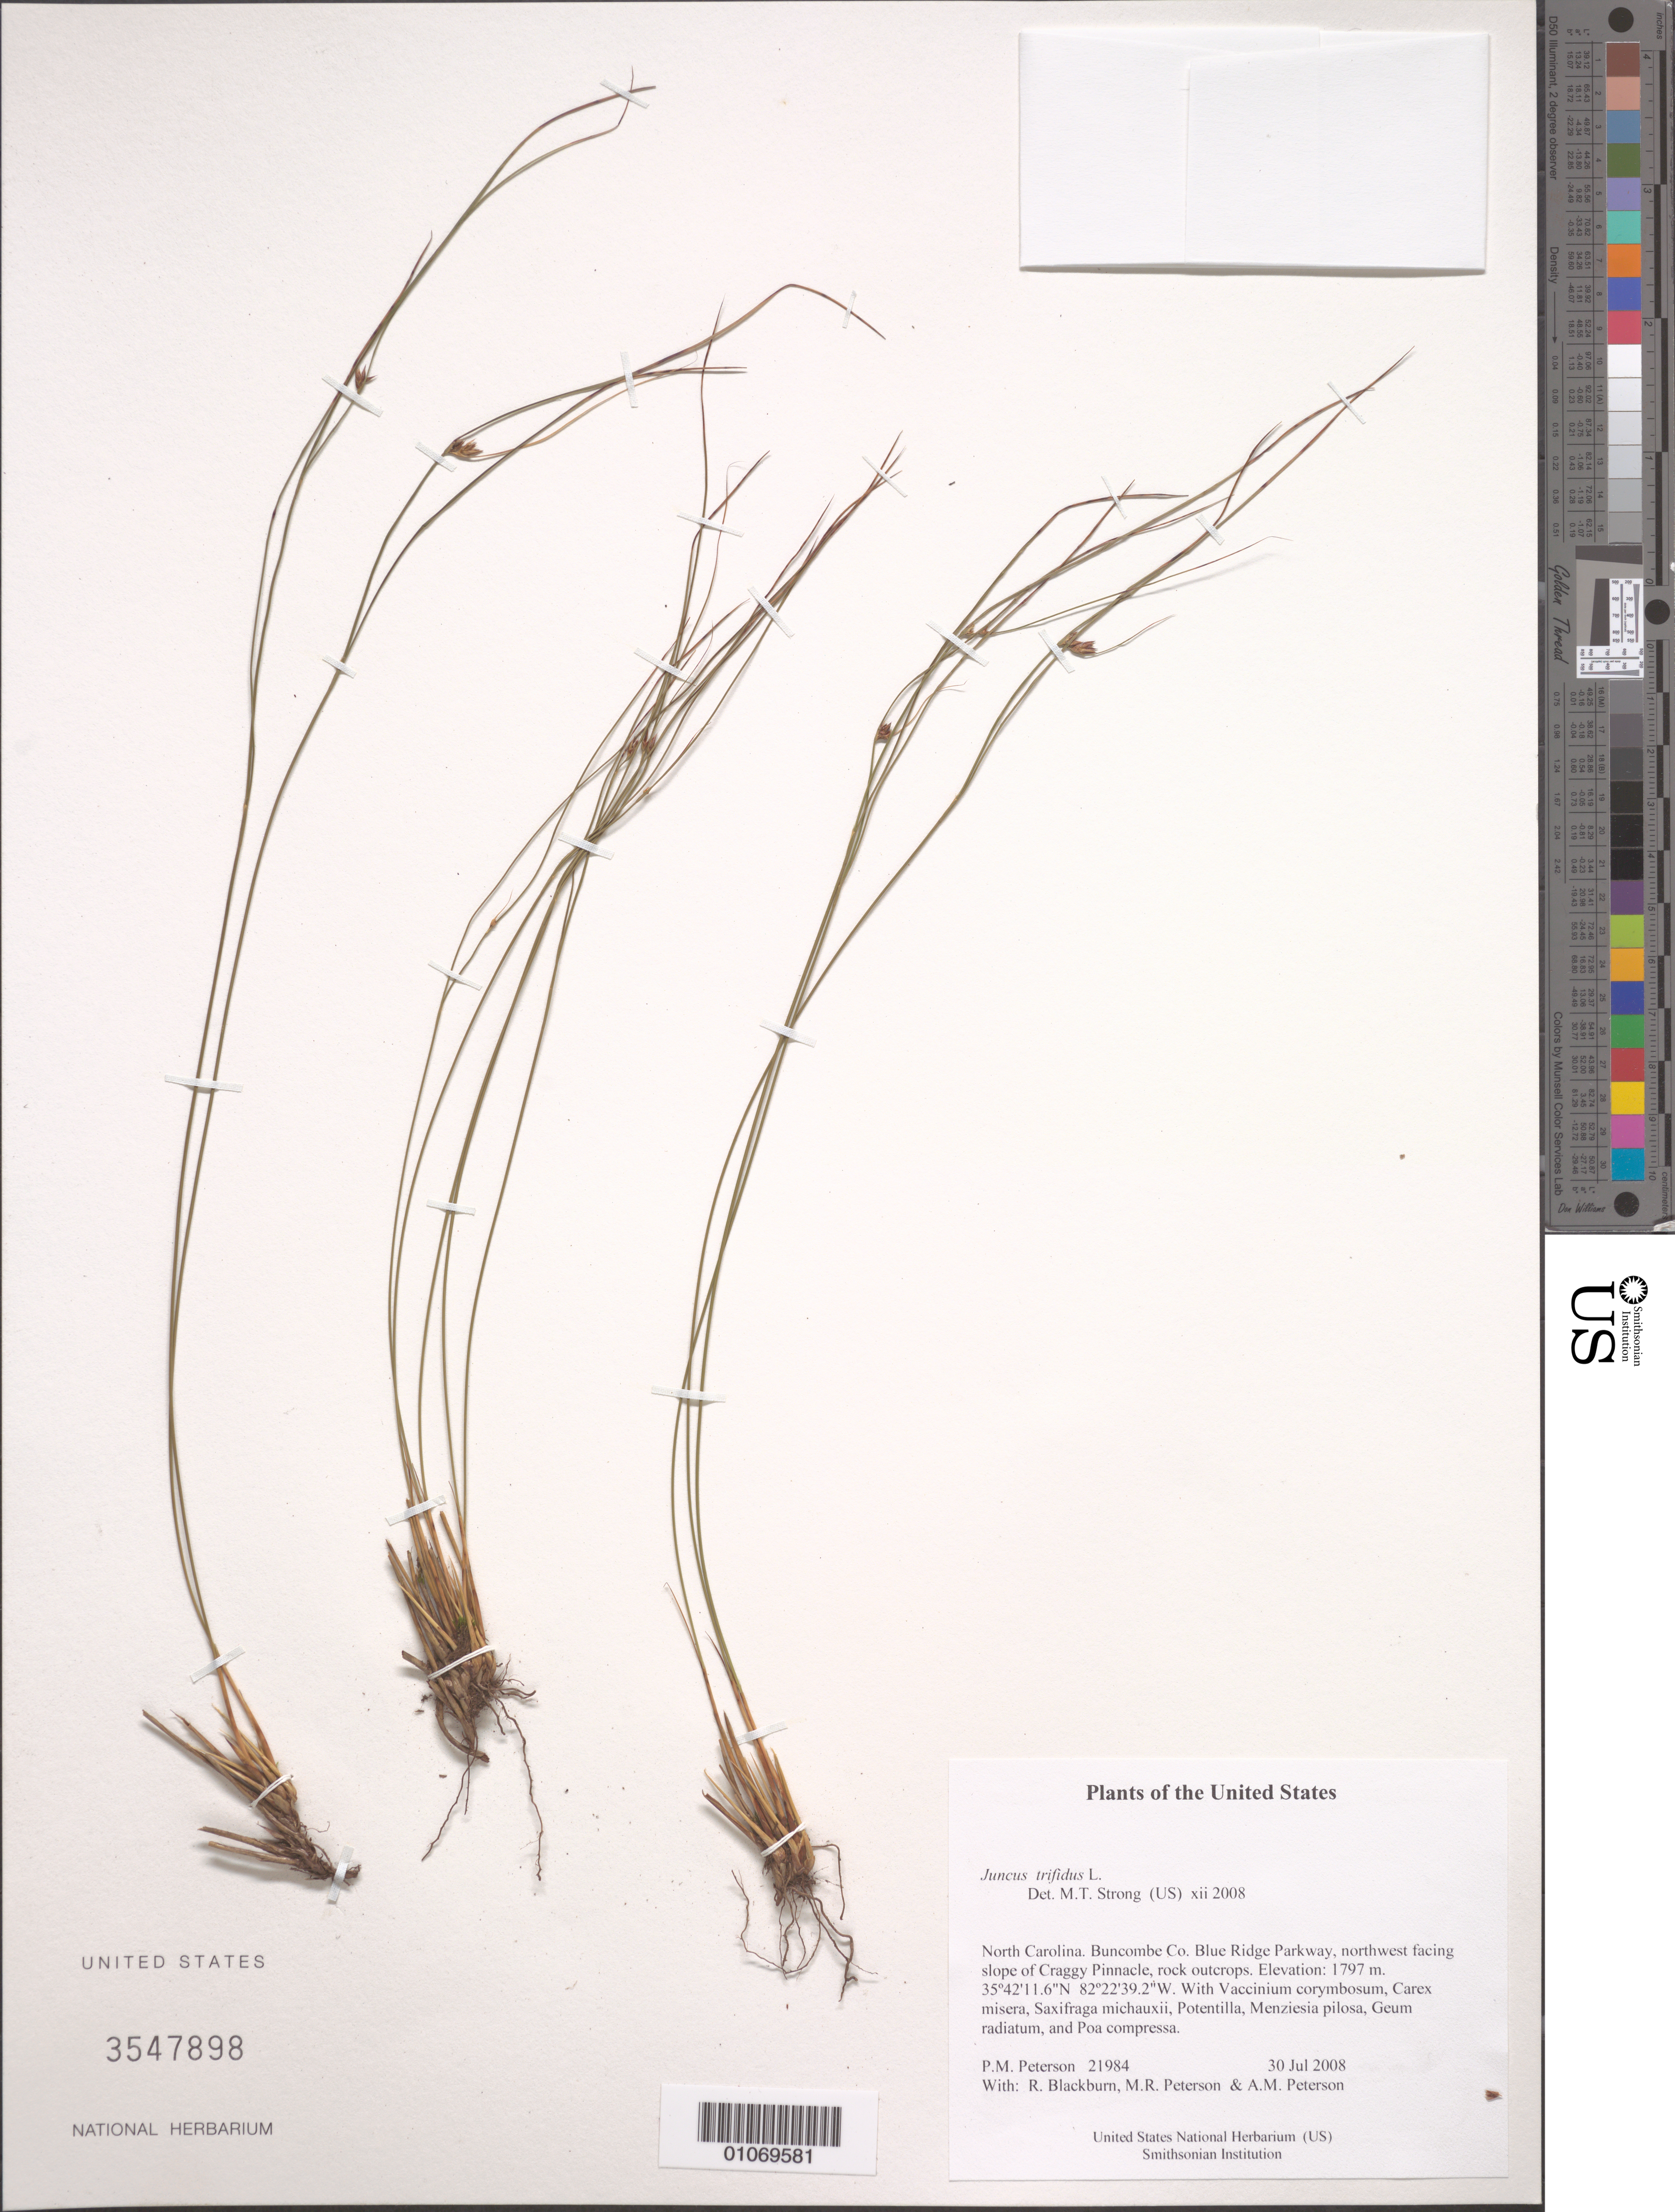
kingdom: Plantae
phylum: Tracheophyta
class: Liliopsida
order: Poales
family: Juncaceae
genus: Oreojuncus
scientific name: Oreojuncus trifidus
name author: Záv. Drábk. & Kirschner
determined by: Strong, Mark T., (BOT), Smithsonian Institution - National Museum of Natural History (UNITED STATES)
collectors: P. M. Peterson & M. Levine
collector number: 21984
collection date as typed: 30 Jul 2008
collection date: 2008-07-30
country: United States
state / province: North Carolina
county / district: Buncombe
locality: Blue Ridge Parkway, northwest facing slope of Craggy Pinnacle, rock outcrops.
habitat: With Vaccinium corymbosum, Carex misera, Saxifraga michauxii, Potentilla, Menziesia pilosa, Geum radiatum, and Poa compressa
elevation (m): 1797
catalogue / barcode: US 3547898